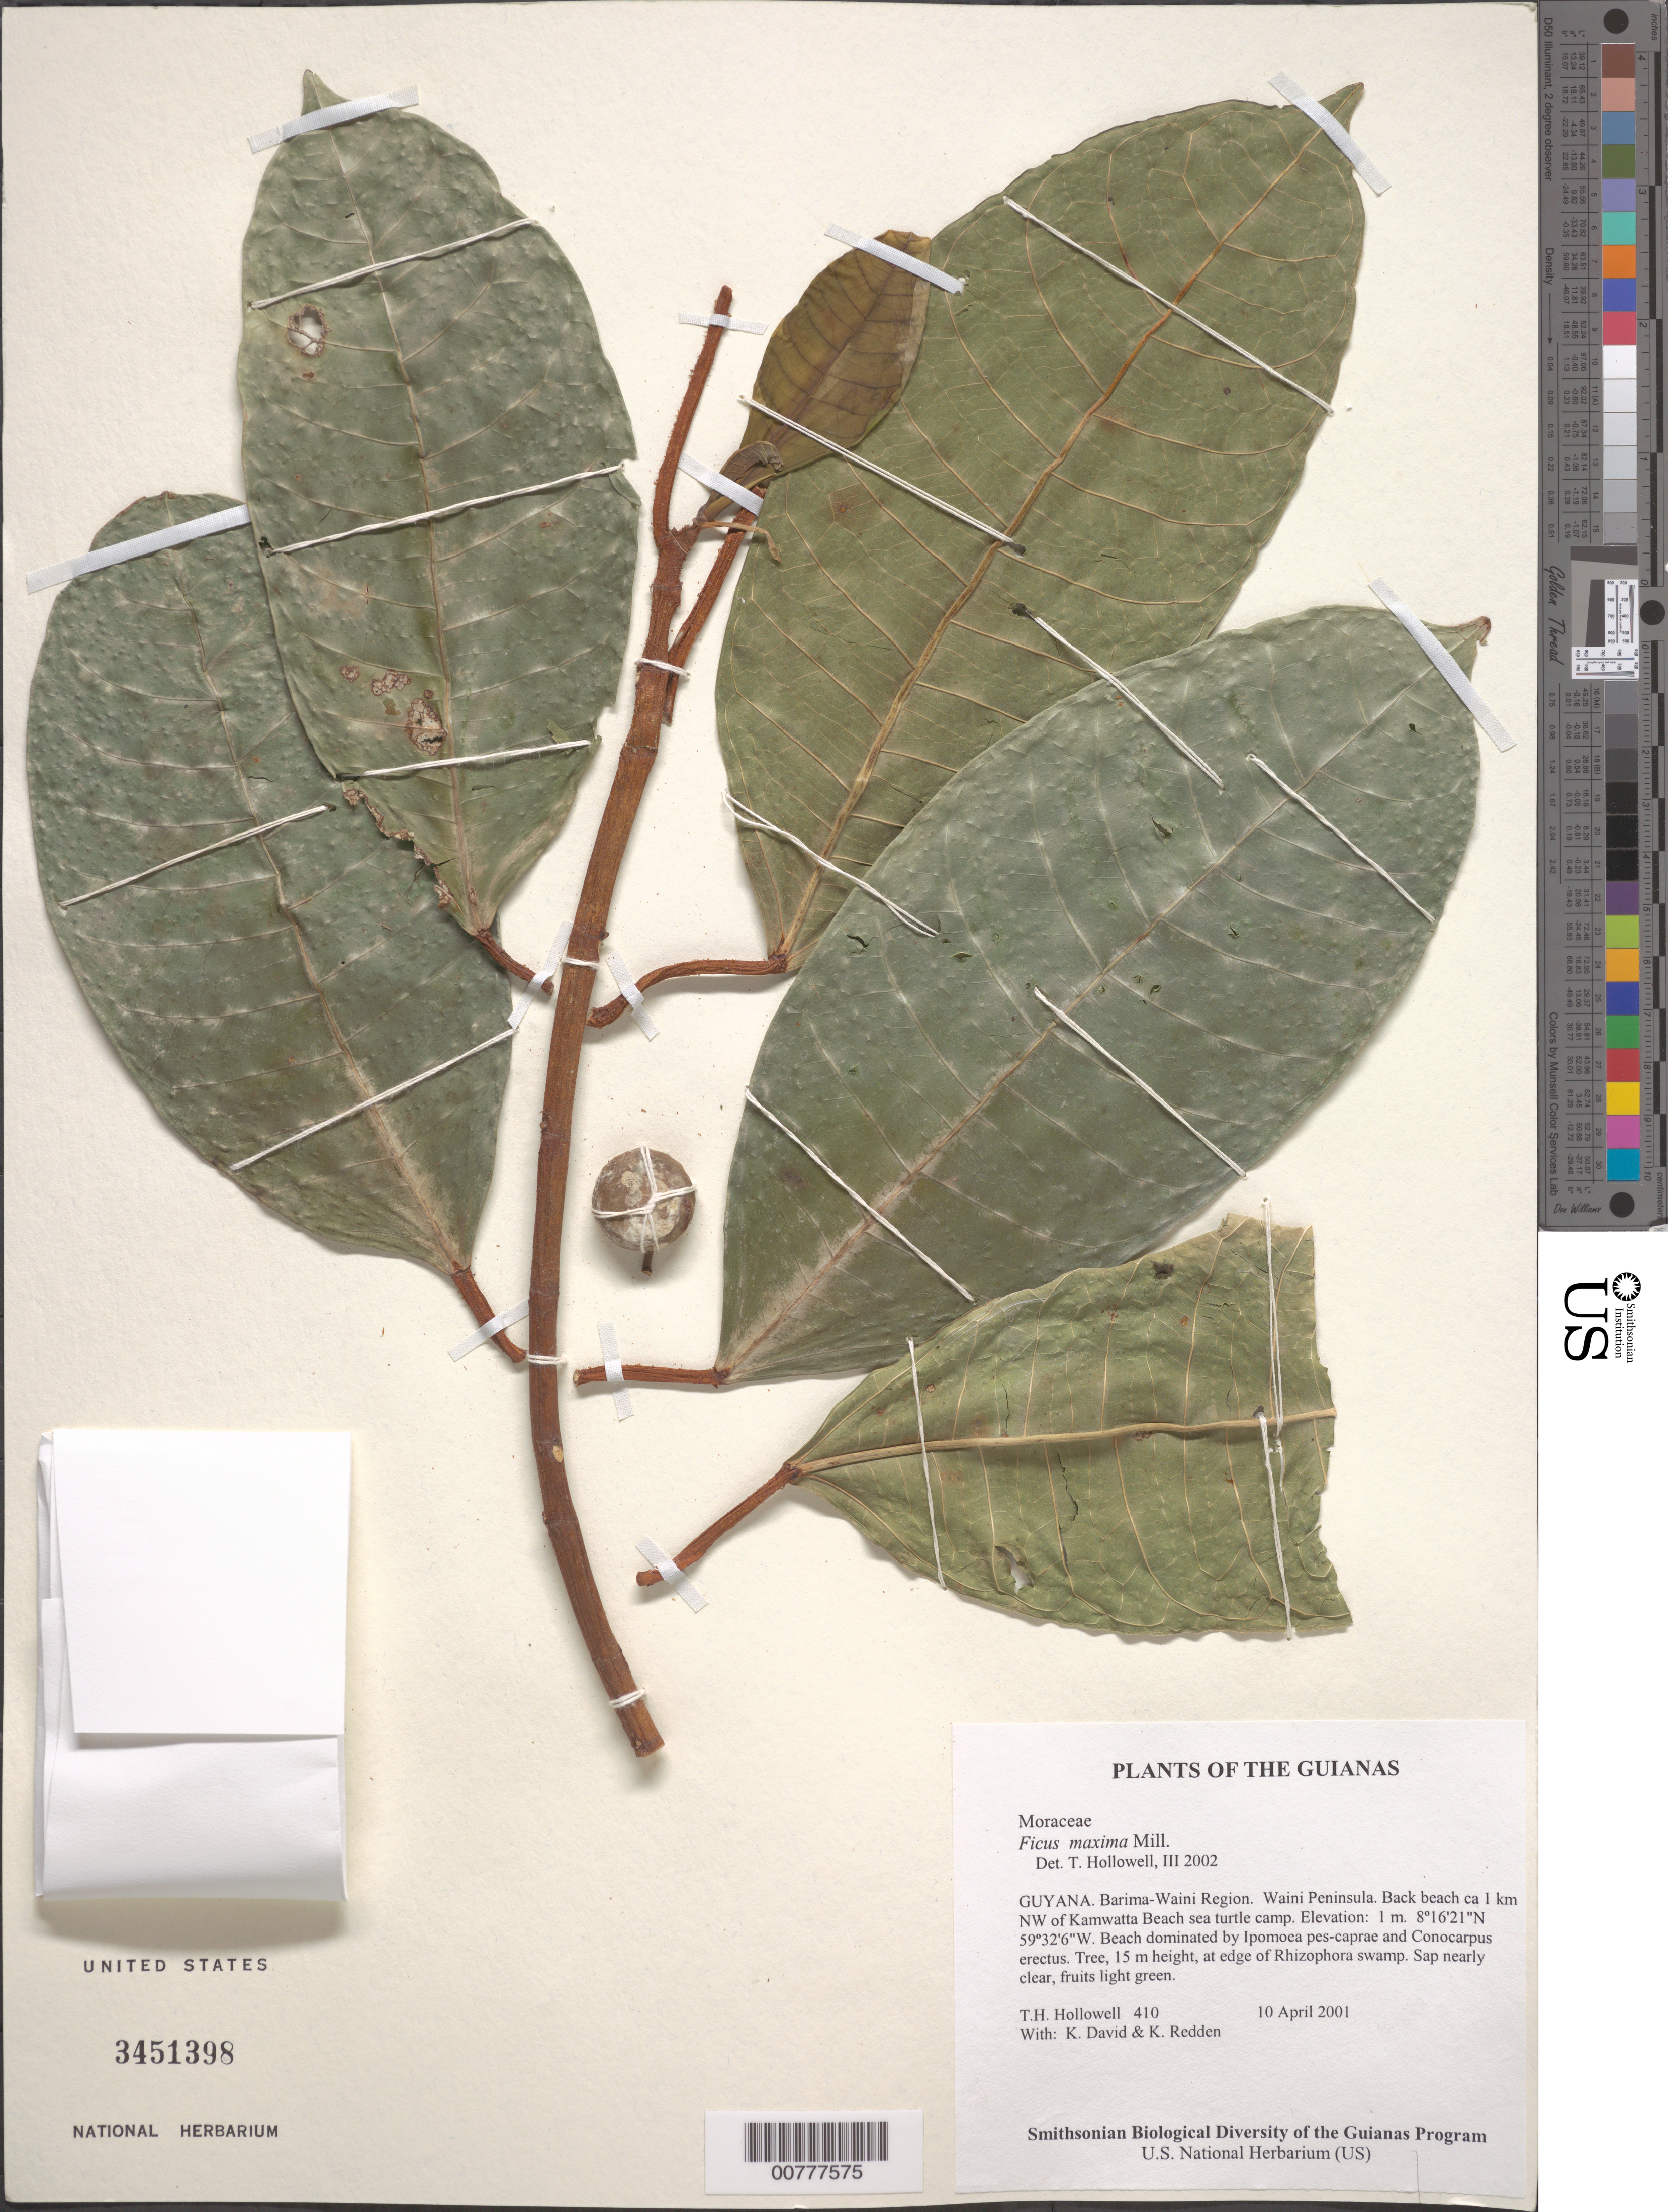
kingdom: Plantae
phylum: Tracheophyta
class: Magnoliopsida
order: Rosales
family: Moraceae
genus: Ficus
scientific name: Ficus maxima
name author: Mill.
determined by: Berg, C. C.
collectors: T. Hollowell, K. David & K. M. Redden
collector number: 410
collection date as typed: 10 April 2001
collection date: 2001-04-10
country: Guyana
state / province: Barima-Waini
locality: Waini Peninsula. Back beach ca 1 km NW of Kamwatta Beach sea turtle camp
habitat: Beach dominated by Ipomoea pes-caprae and Conocarpus erectus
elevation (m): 1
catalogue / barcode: US 3451398